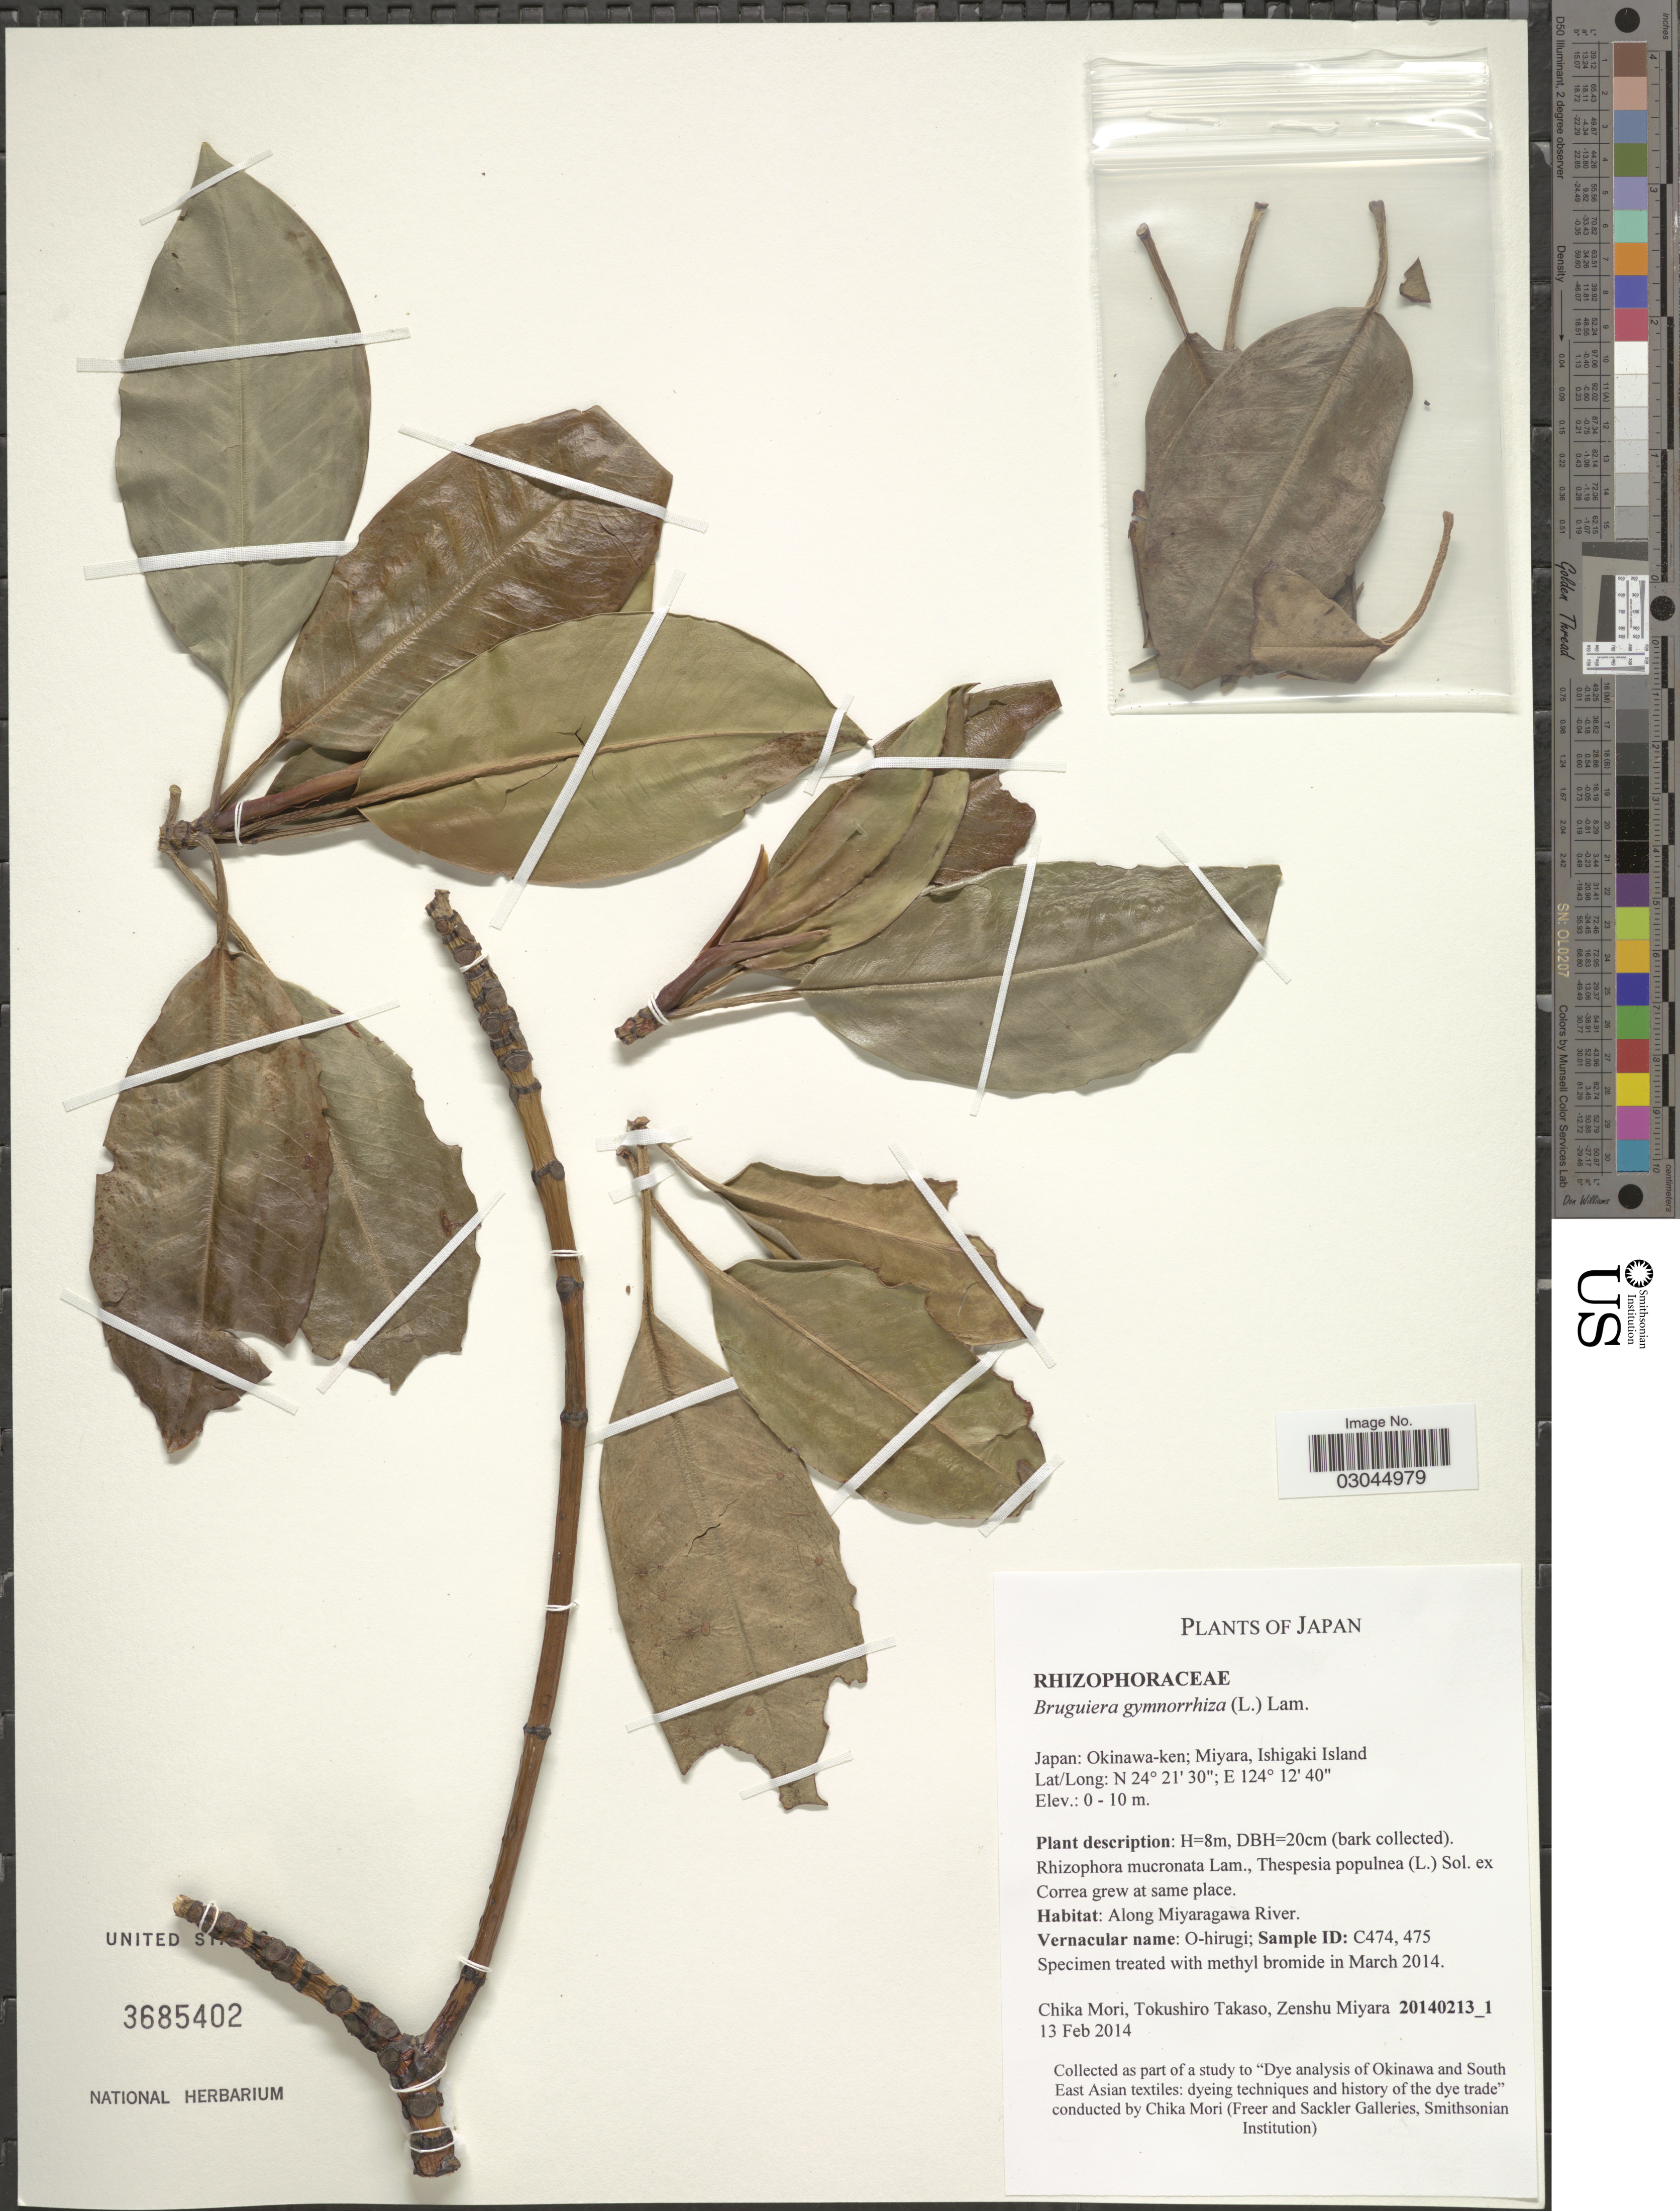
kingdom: Plantae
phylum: Tracheophyta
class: Magnoliopsida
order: Malpighiales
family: Rhizophoraceae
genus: Bruguiera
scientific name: Bruguiera gymnorhiza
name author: (L.) Savigny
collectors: C. Mori, T. Takaso & Z. Miyara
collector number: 20140213-1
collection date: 2014-02-13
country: Japan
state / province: Okinawa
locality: Okinawa-ken; Miyara, Ishigaki Island.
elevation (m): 0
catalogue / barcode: US 3685402